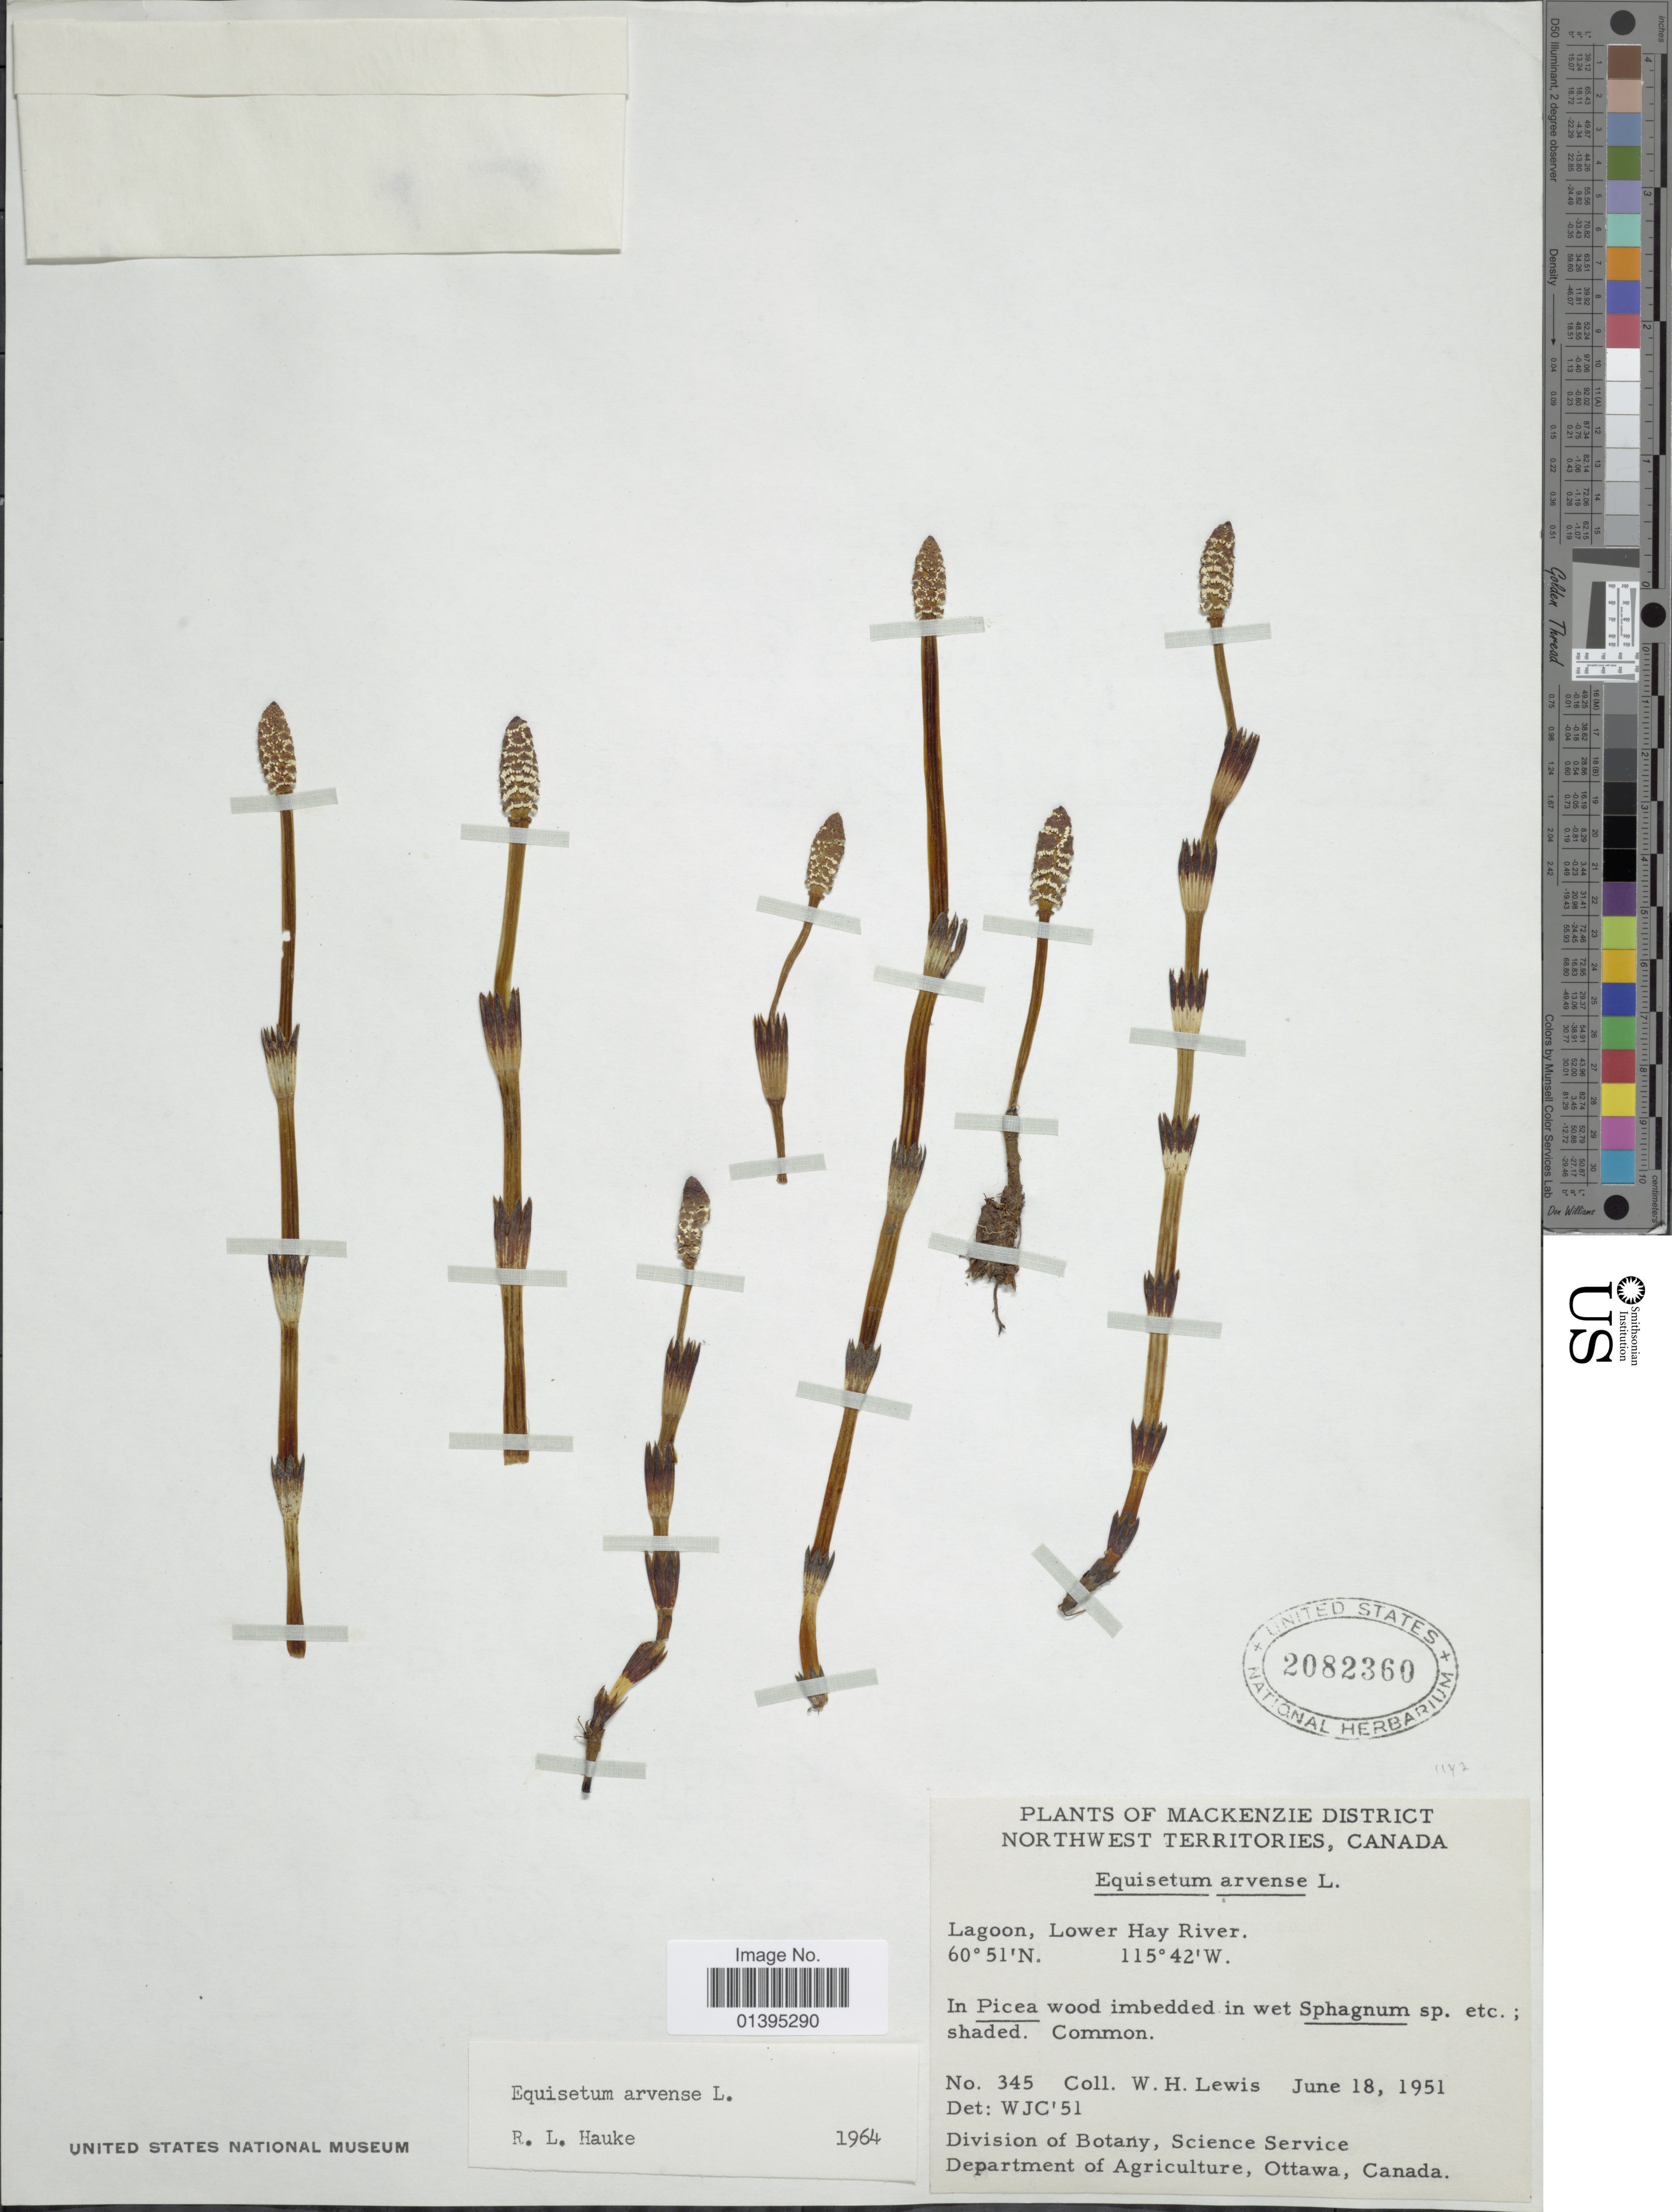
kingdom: Plantae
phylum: Tracheophyta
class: Polypodiopsida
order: Equisetales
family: Equisetaceae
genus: Equisetum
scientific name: Equisetum arvense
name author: L.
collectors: W. H. Lewis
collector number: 345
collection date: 1951-06-18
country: Canada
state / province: Northwest Territories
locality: Lagoon, Lower Hay River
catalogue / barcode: US 2082360